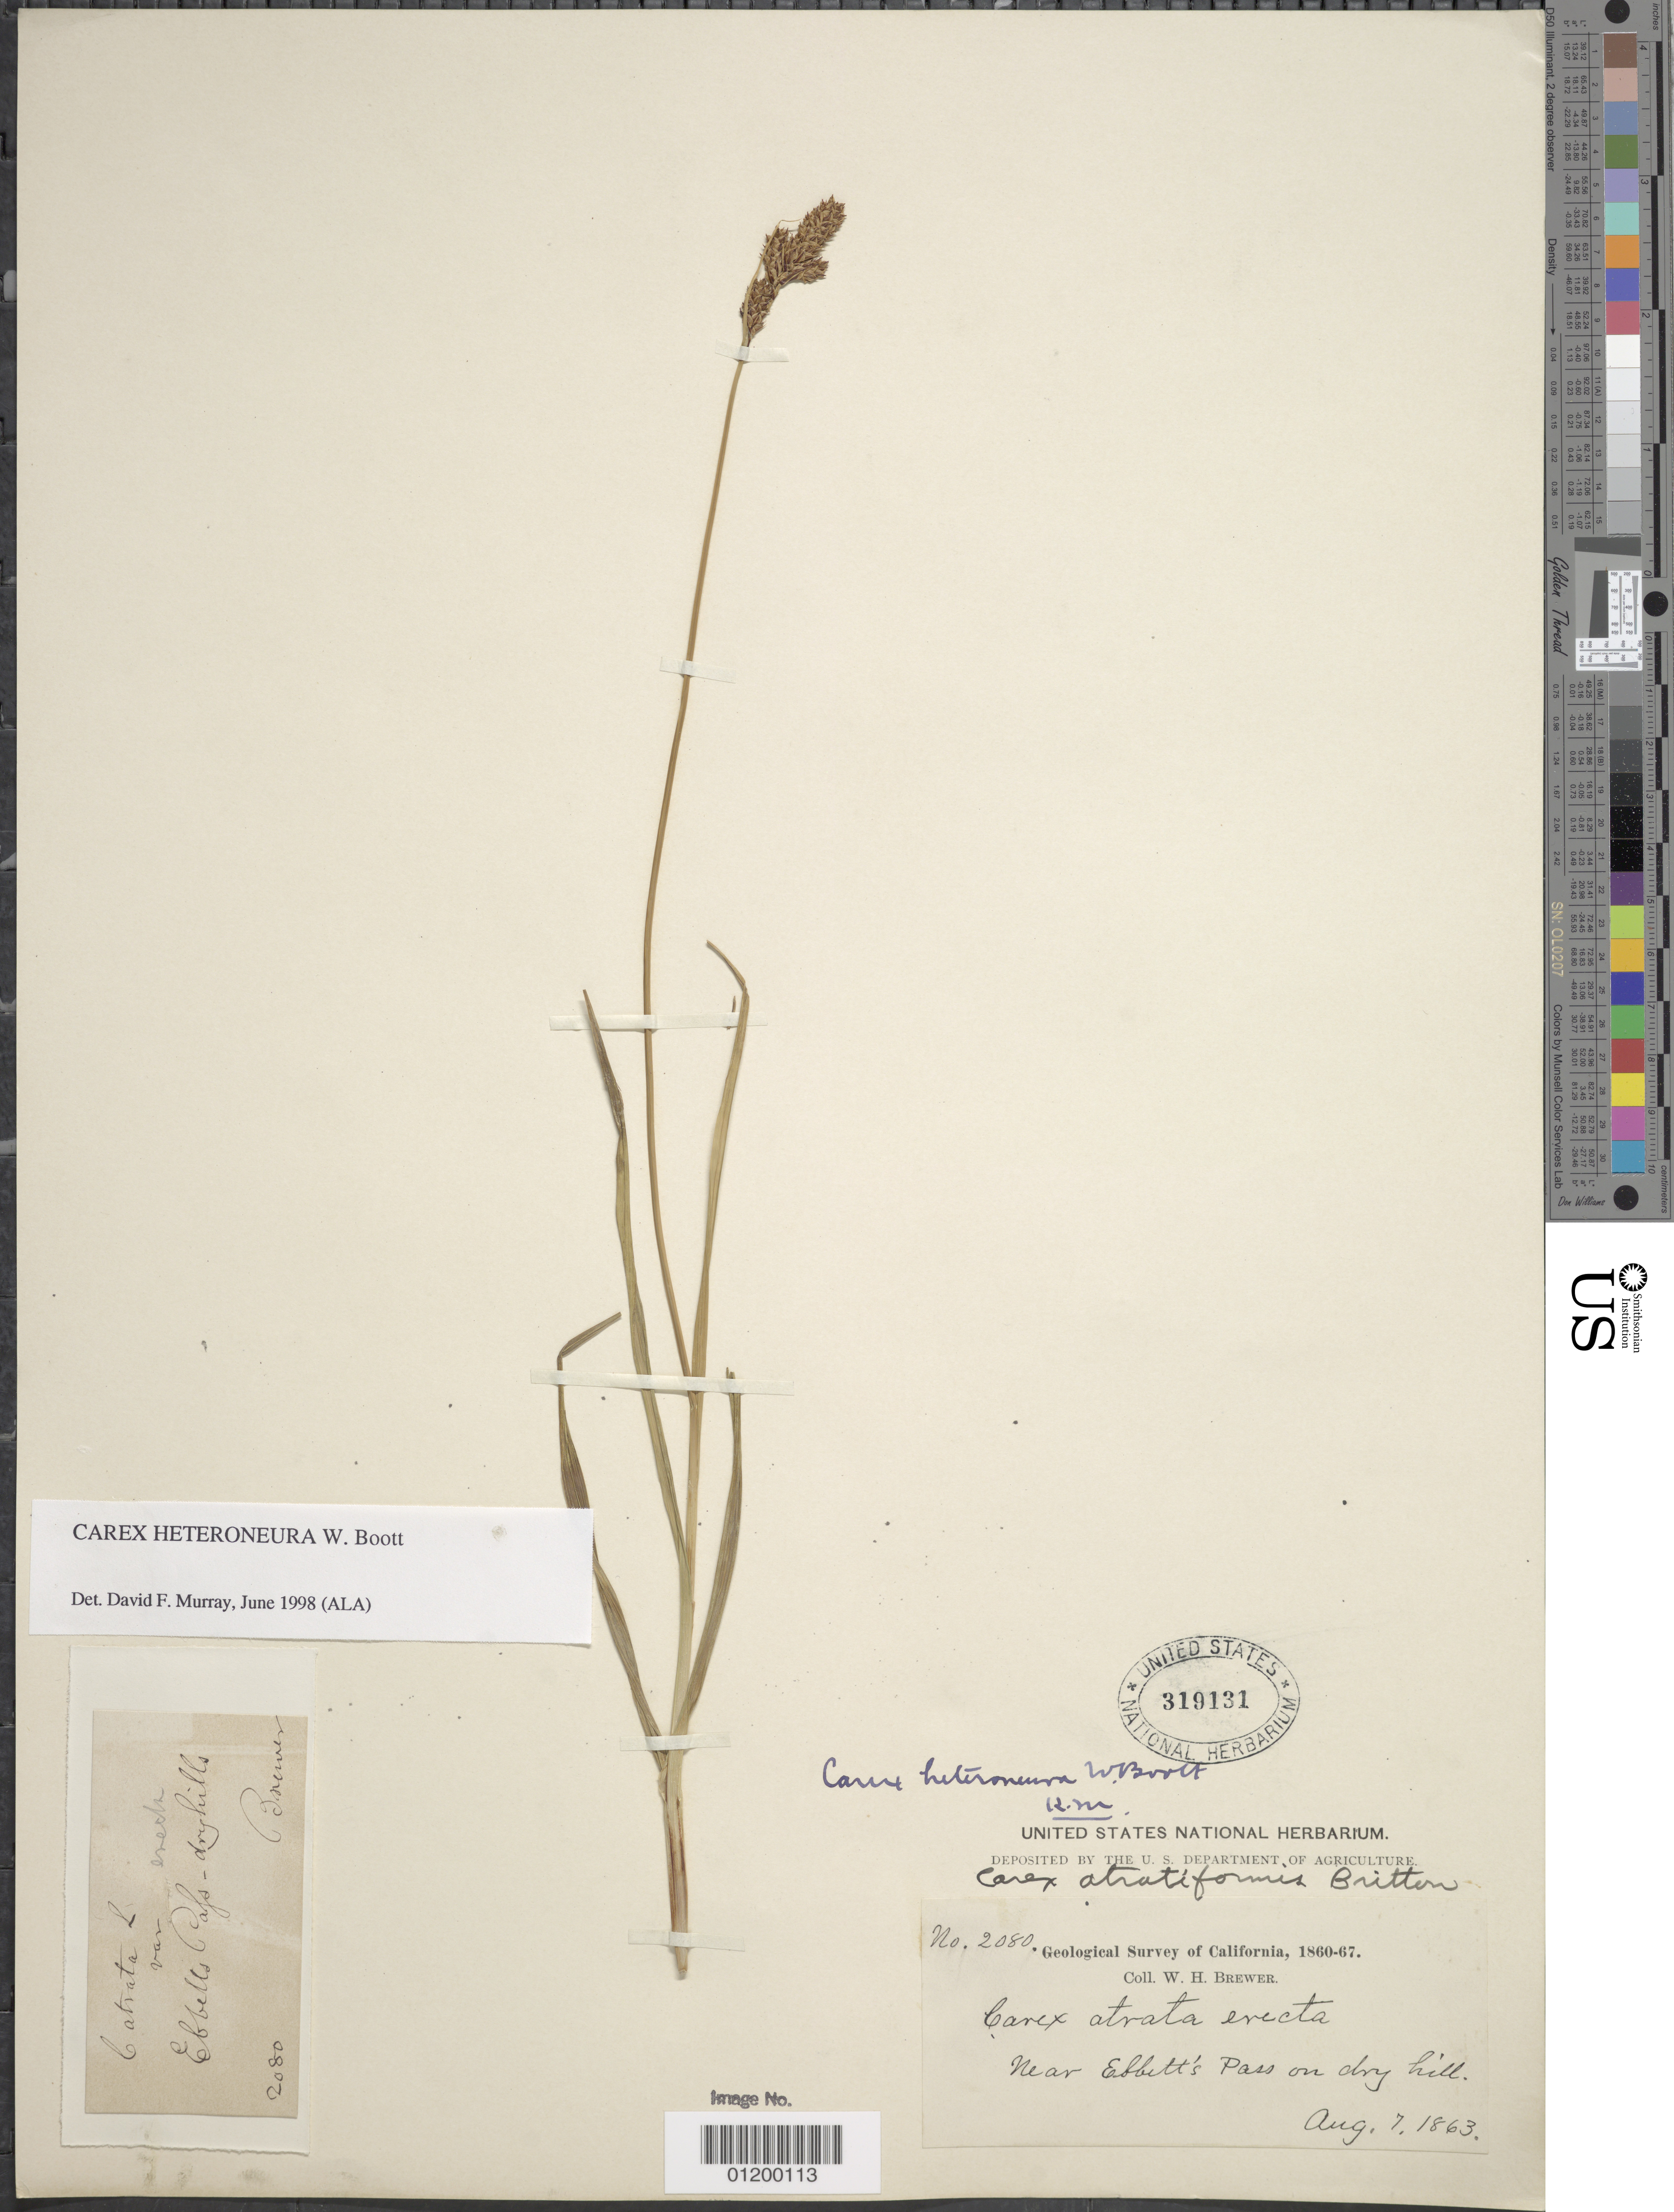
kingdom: Plantae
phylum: Tracheophyta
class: Liliopsida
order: Poales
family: Cyperaceae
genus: Carex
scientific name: Carex heteroneura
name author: S. Watson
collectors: W. H. Brewer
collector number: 2080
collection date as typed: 07 Aug 1863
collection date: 1863-08-07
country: United States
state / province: California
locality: Near Ebbett's Pass.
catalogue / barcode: US 319131